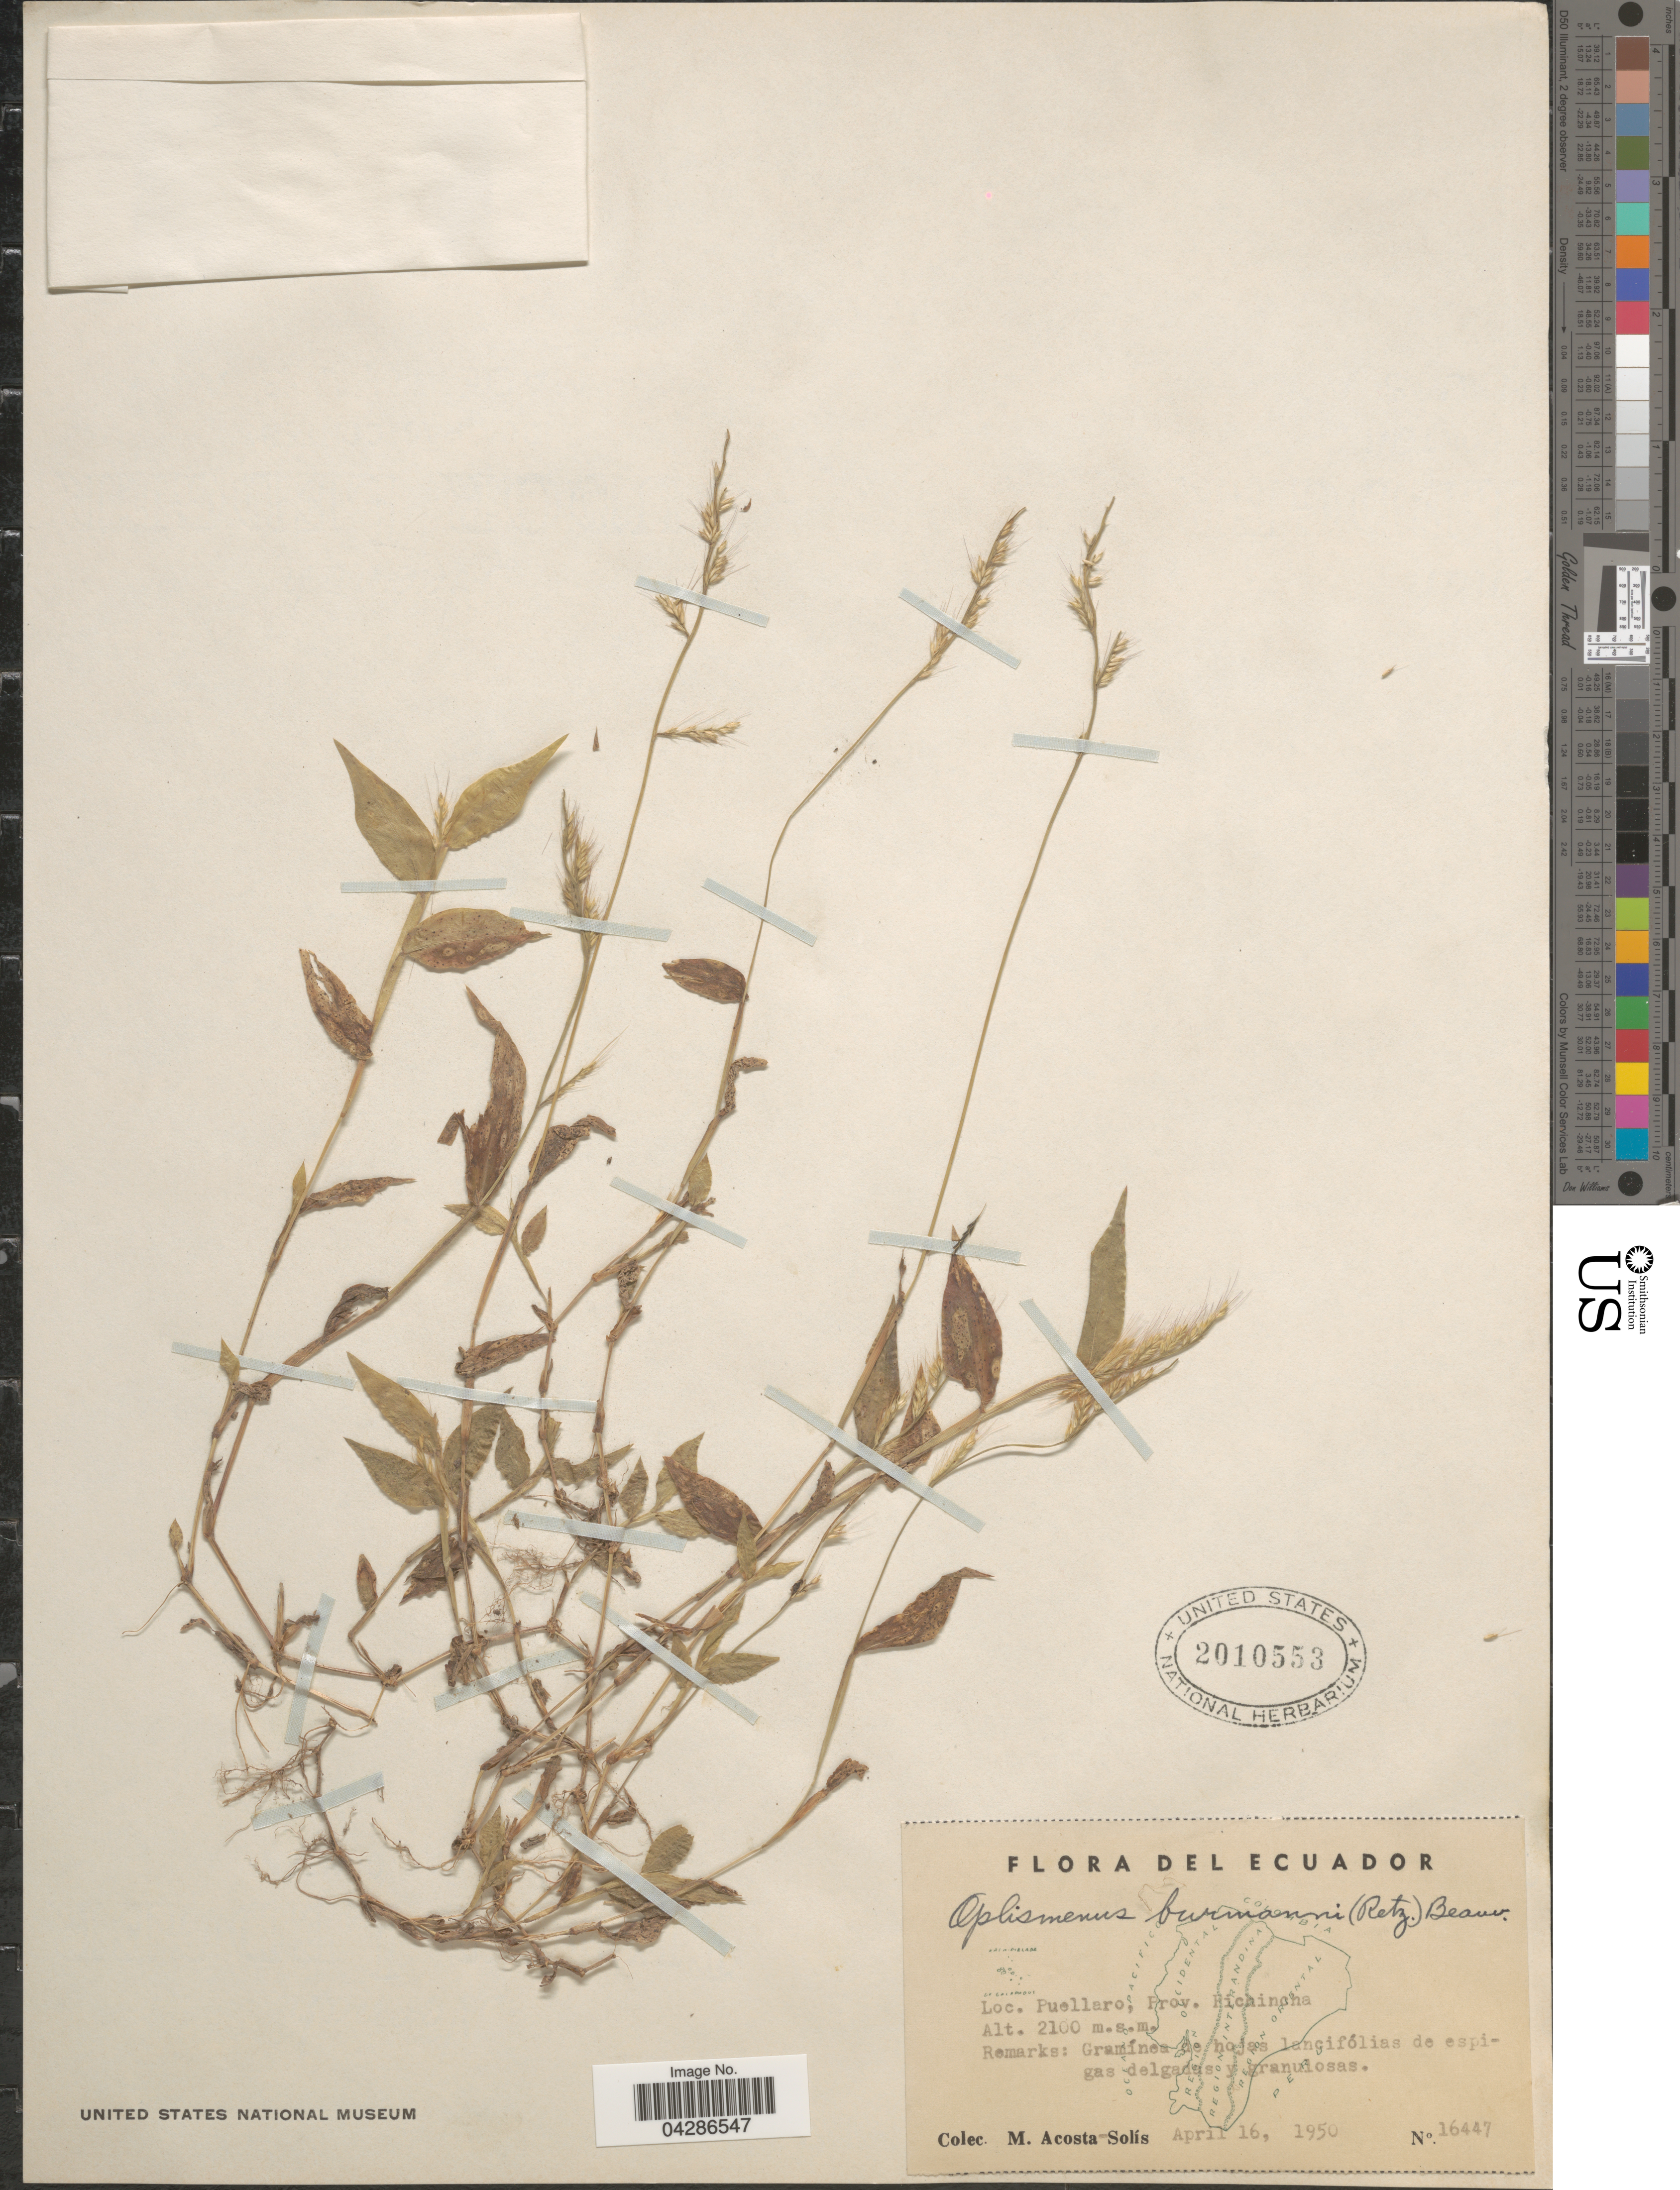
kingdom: Plantae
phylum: Tracheophyta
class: Liliopsida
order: Poales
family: Poaceae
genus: Oplismenus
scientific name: Oplismenus burmannii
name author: (Retz.) P. Beauv.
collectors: M. Acosta Solis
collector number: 16447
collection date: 1950-04-16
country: Ecuador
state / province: Pichincha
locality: Puellaro.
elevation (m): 2100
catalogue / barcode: US 2010553